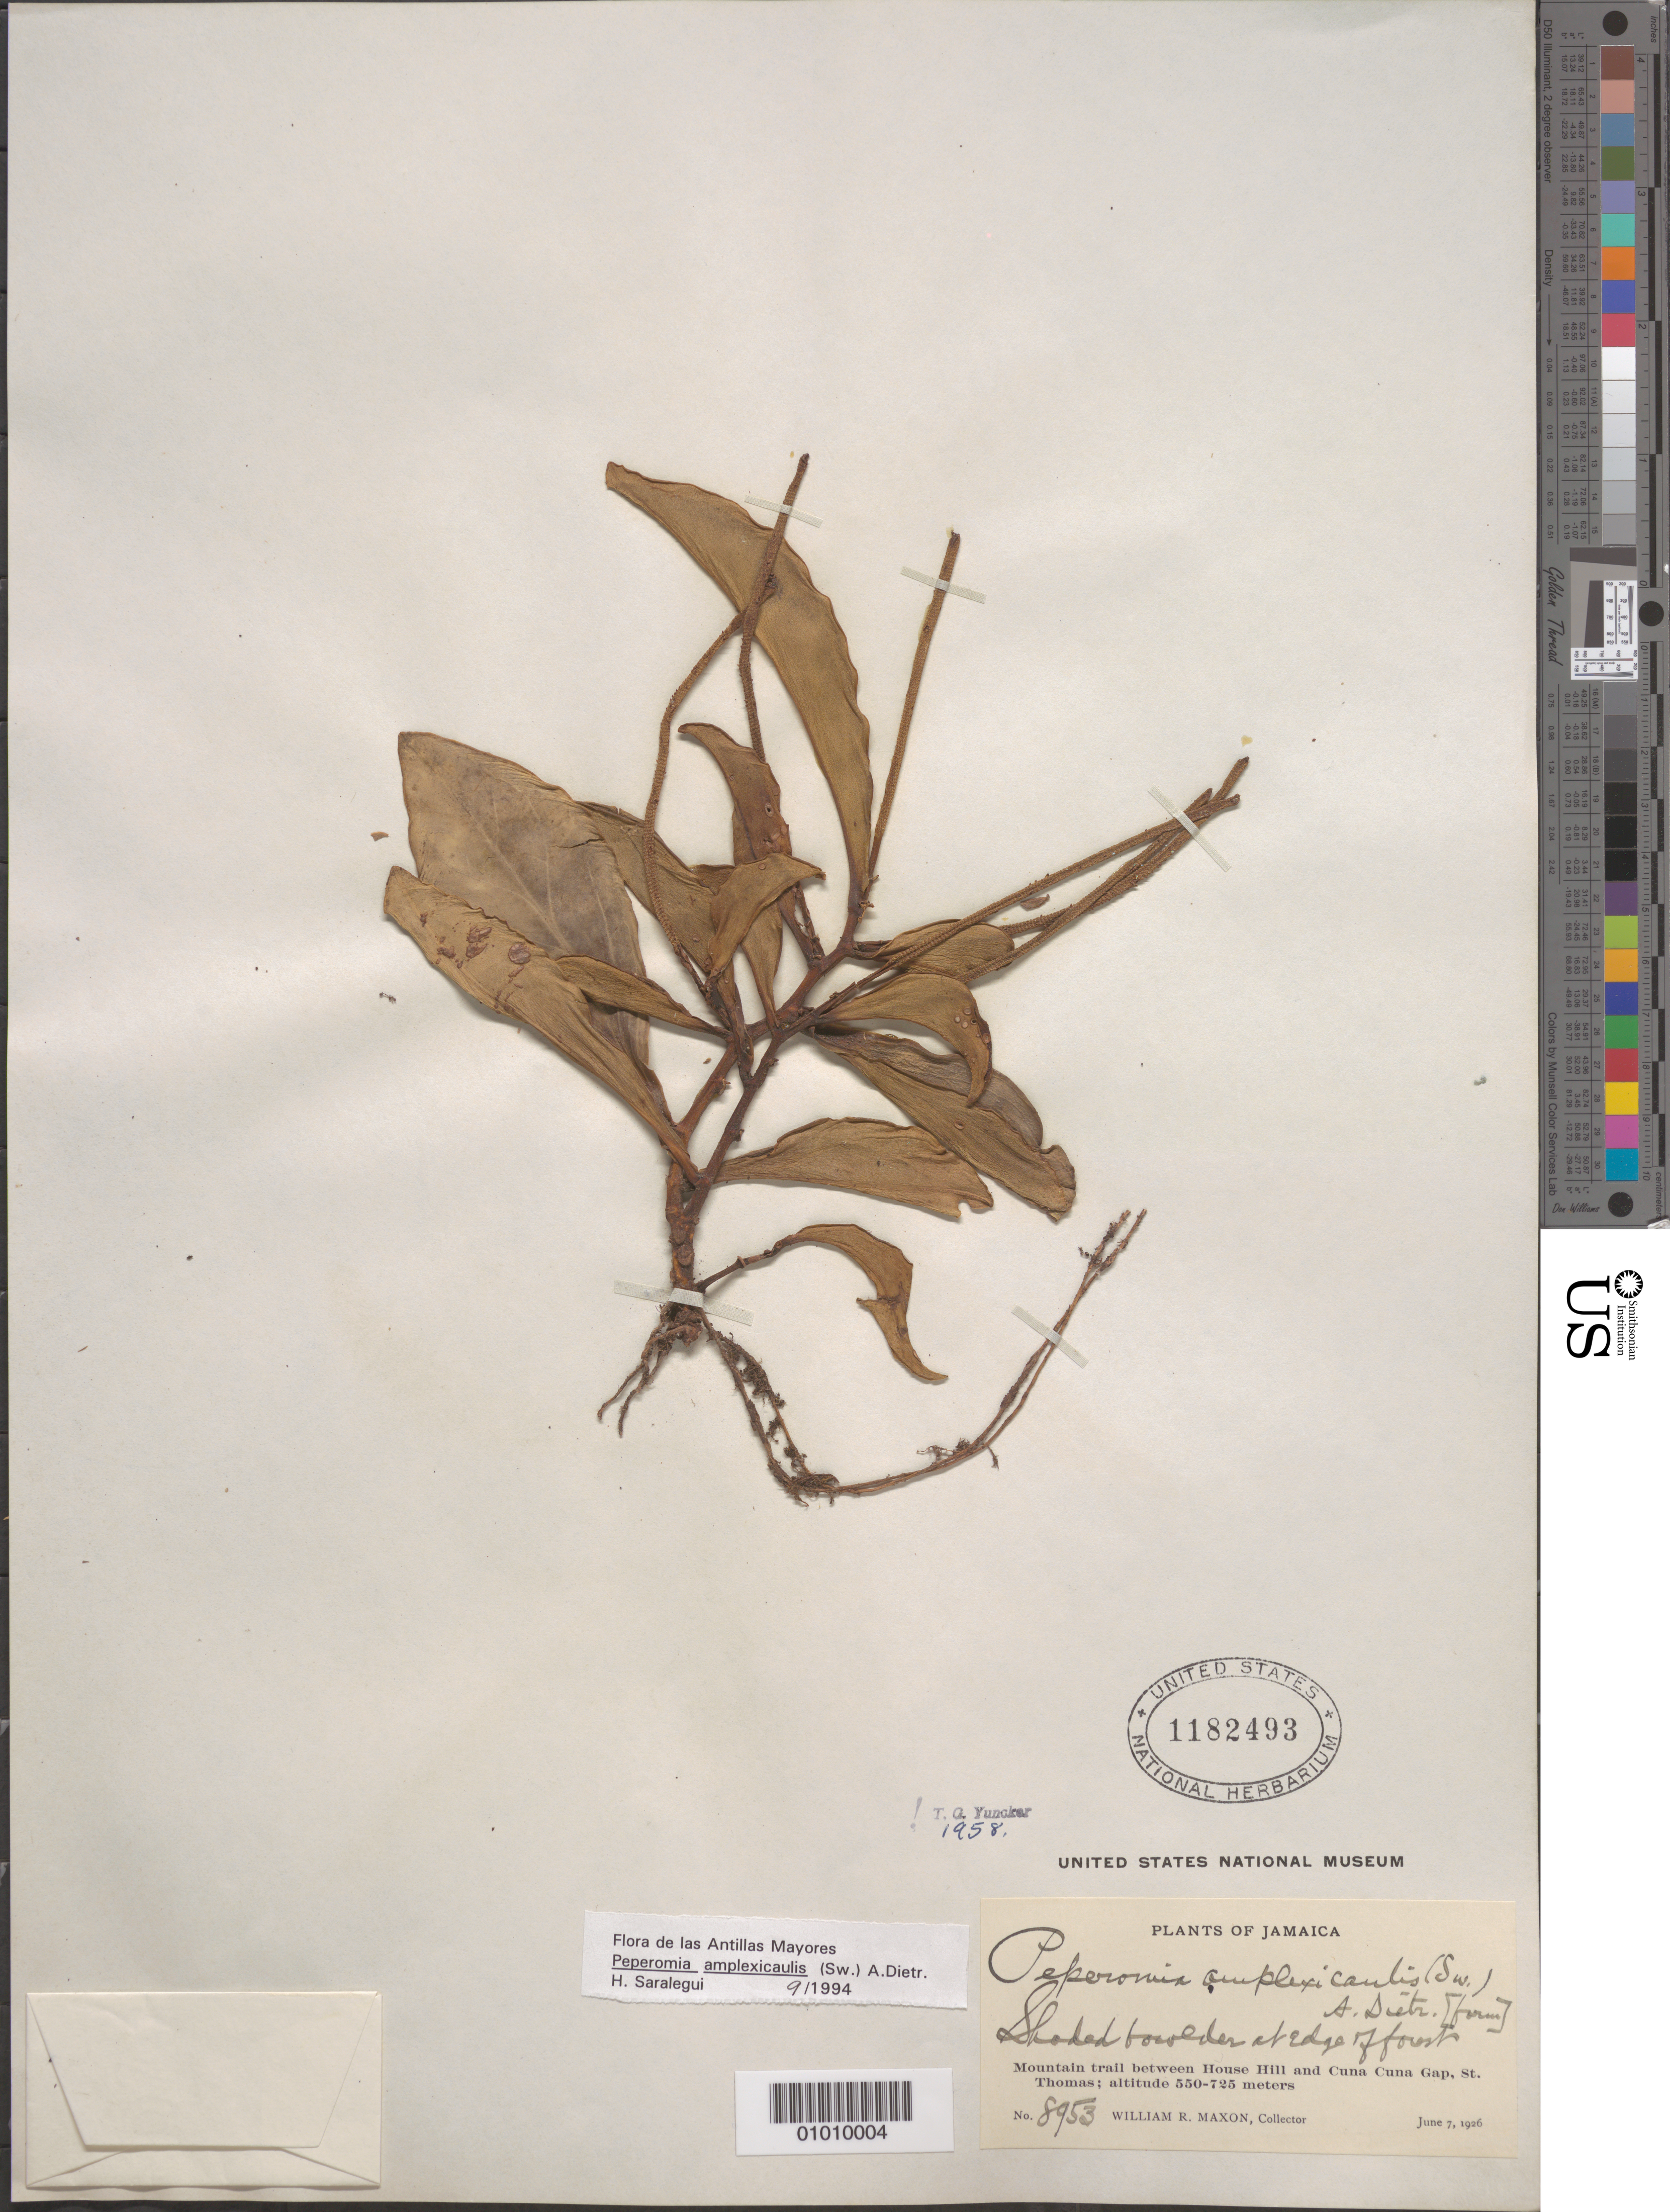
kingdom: Plantae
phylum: Tracheophyta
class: Magnoliopsida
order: Piperales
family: Piperaceae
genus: Peperomia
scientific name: Peperomia amplexicaulis f. grandifolia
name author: Miq.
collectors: W. R. Maxon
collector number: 8953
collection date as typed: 07 Jun 1926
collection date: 1926-06-07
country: Jamaica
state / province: Saint Thomas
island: Jamaica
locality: Mountain trail between House Hill and Cuna Cuna Gap. Shaded.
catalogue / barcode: US 1182493